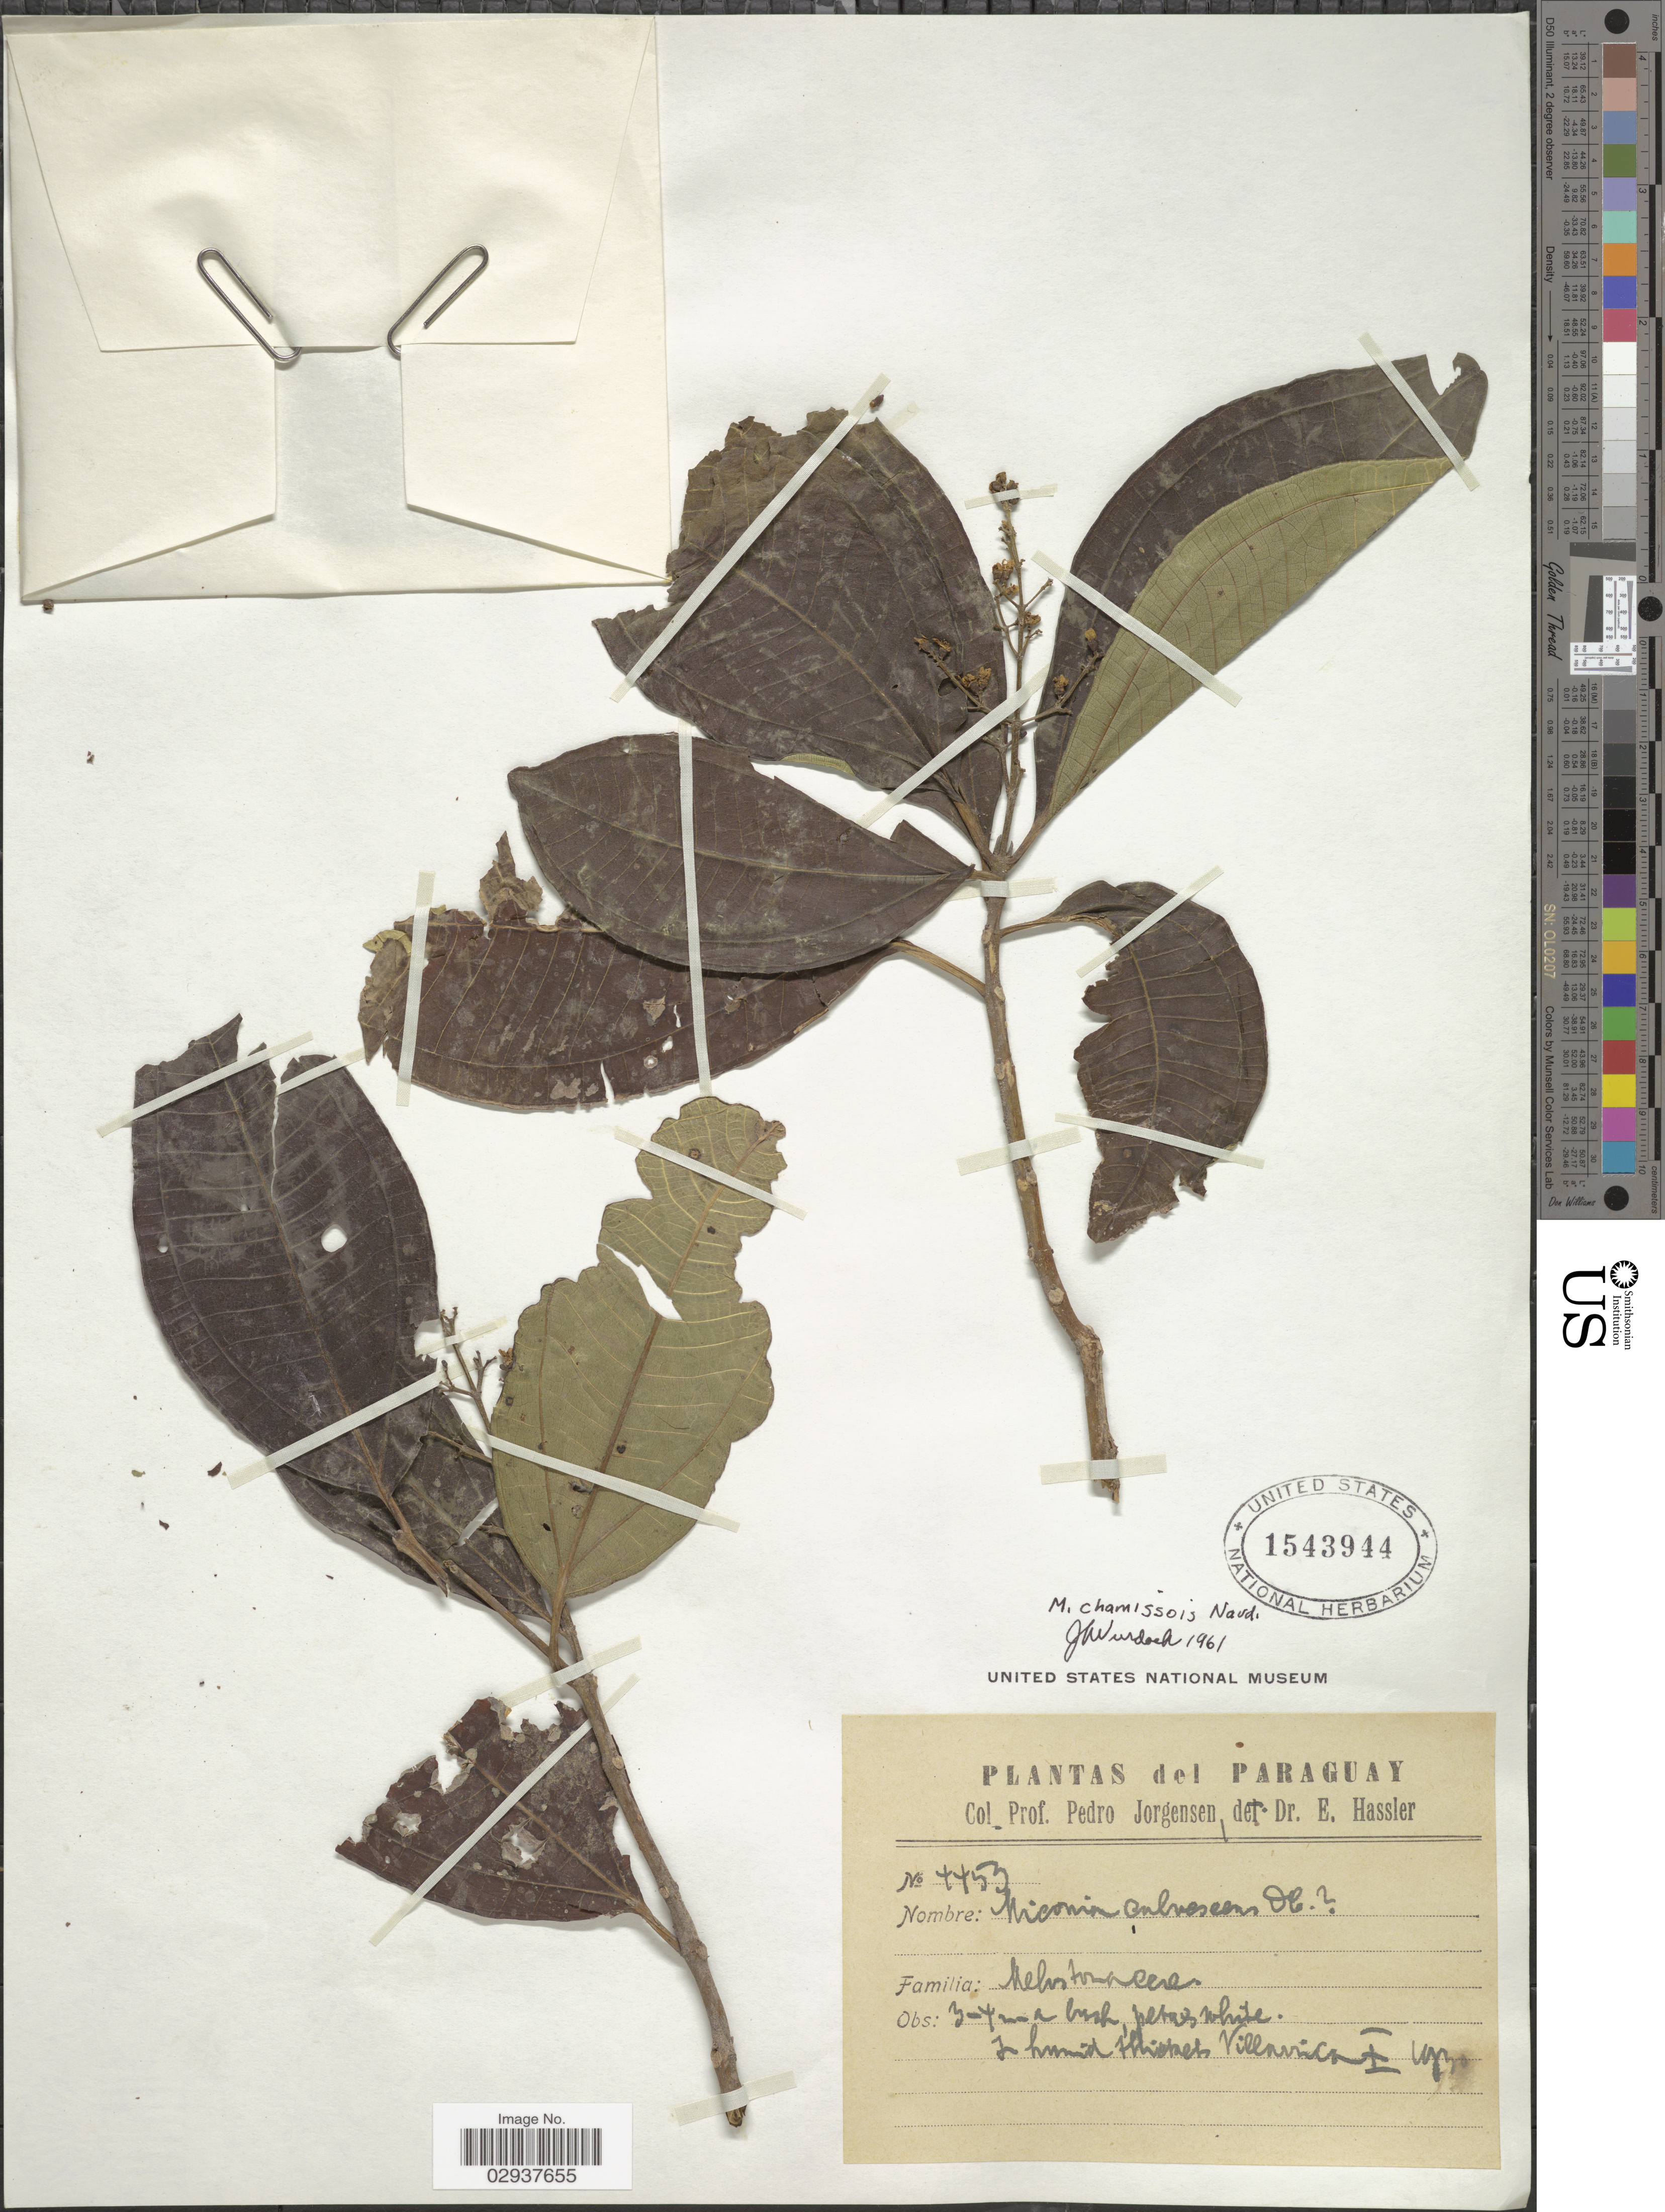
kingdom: Plantae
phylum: Tracheophyta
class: Magnoliopsida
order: Myrtales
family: Melastomataceae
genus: Miconia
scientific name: Miconia chamissois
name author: Naudin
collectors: P. Jörgensen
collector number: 4453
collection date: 1930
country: Paraguay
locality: In humis thickets Villarrica.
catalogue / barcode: US 1543944